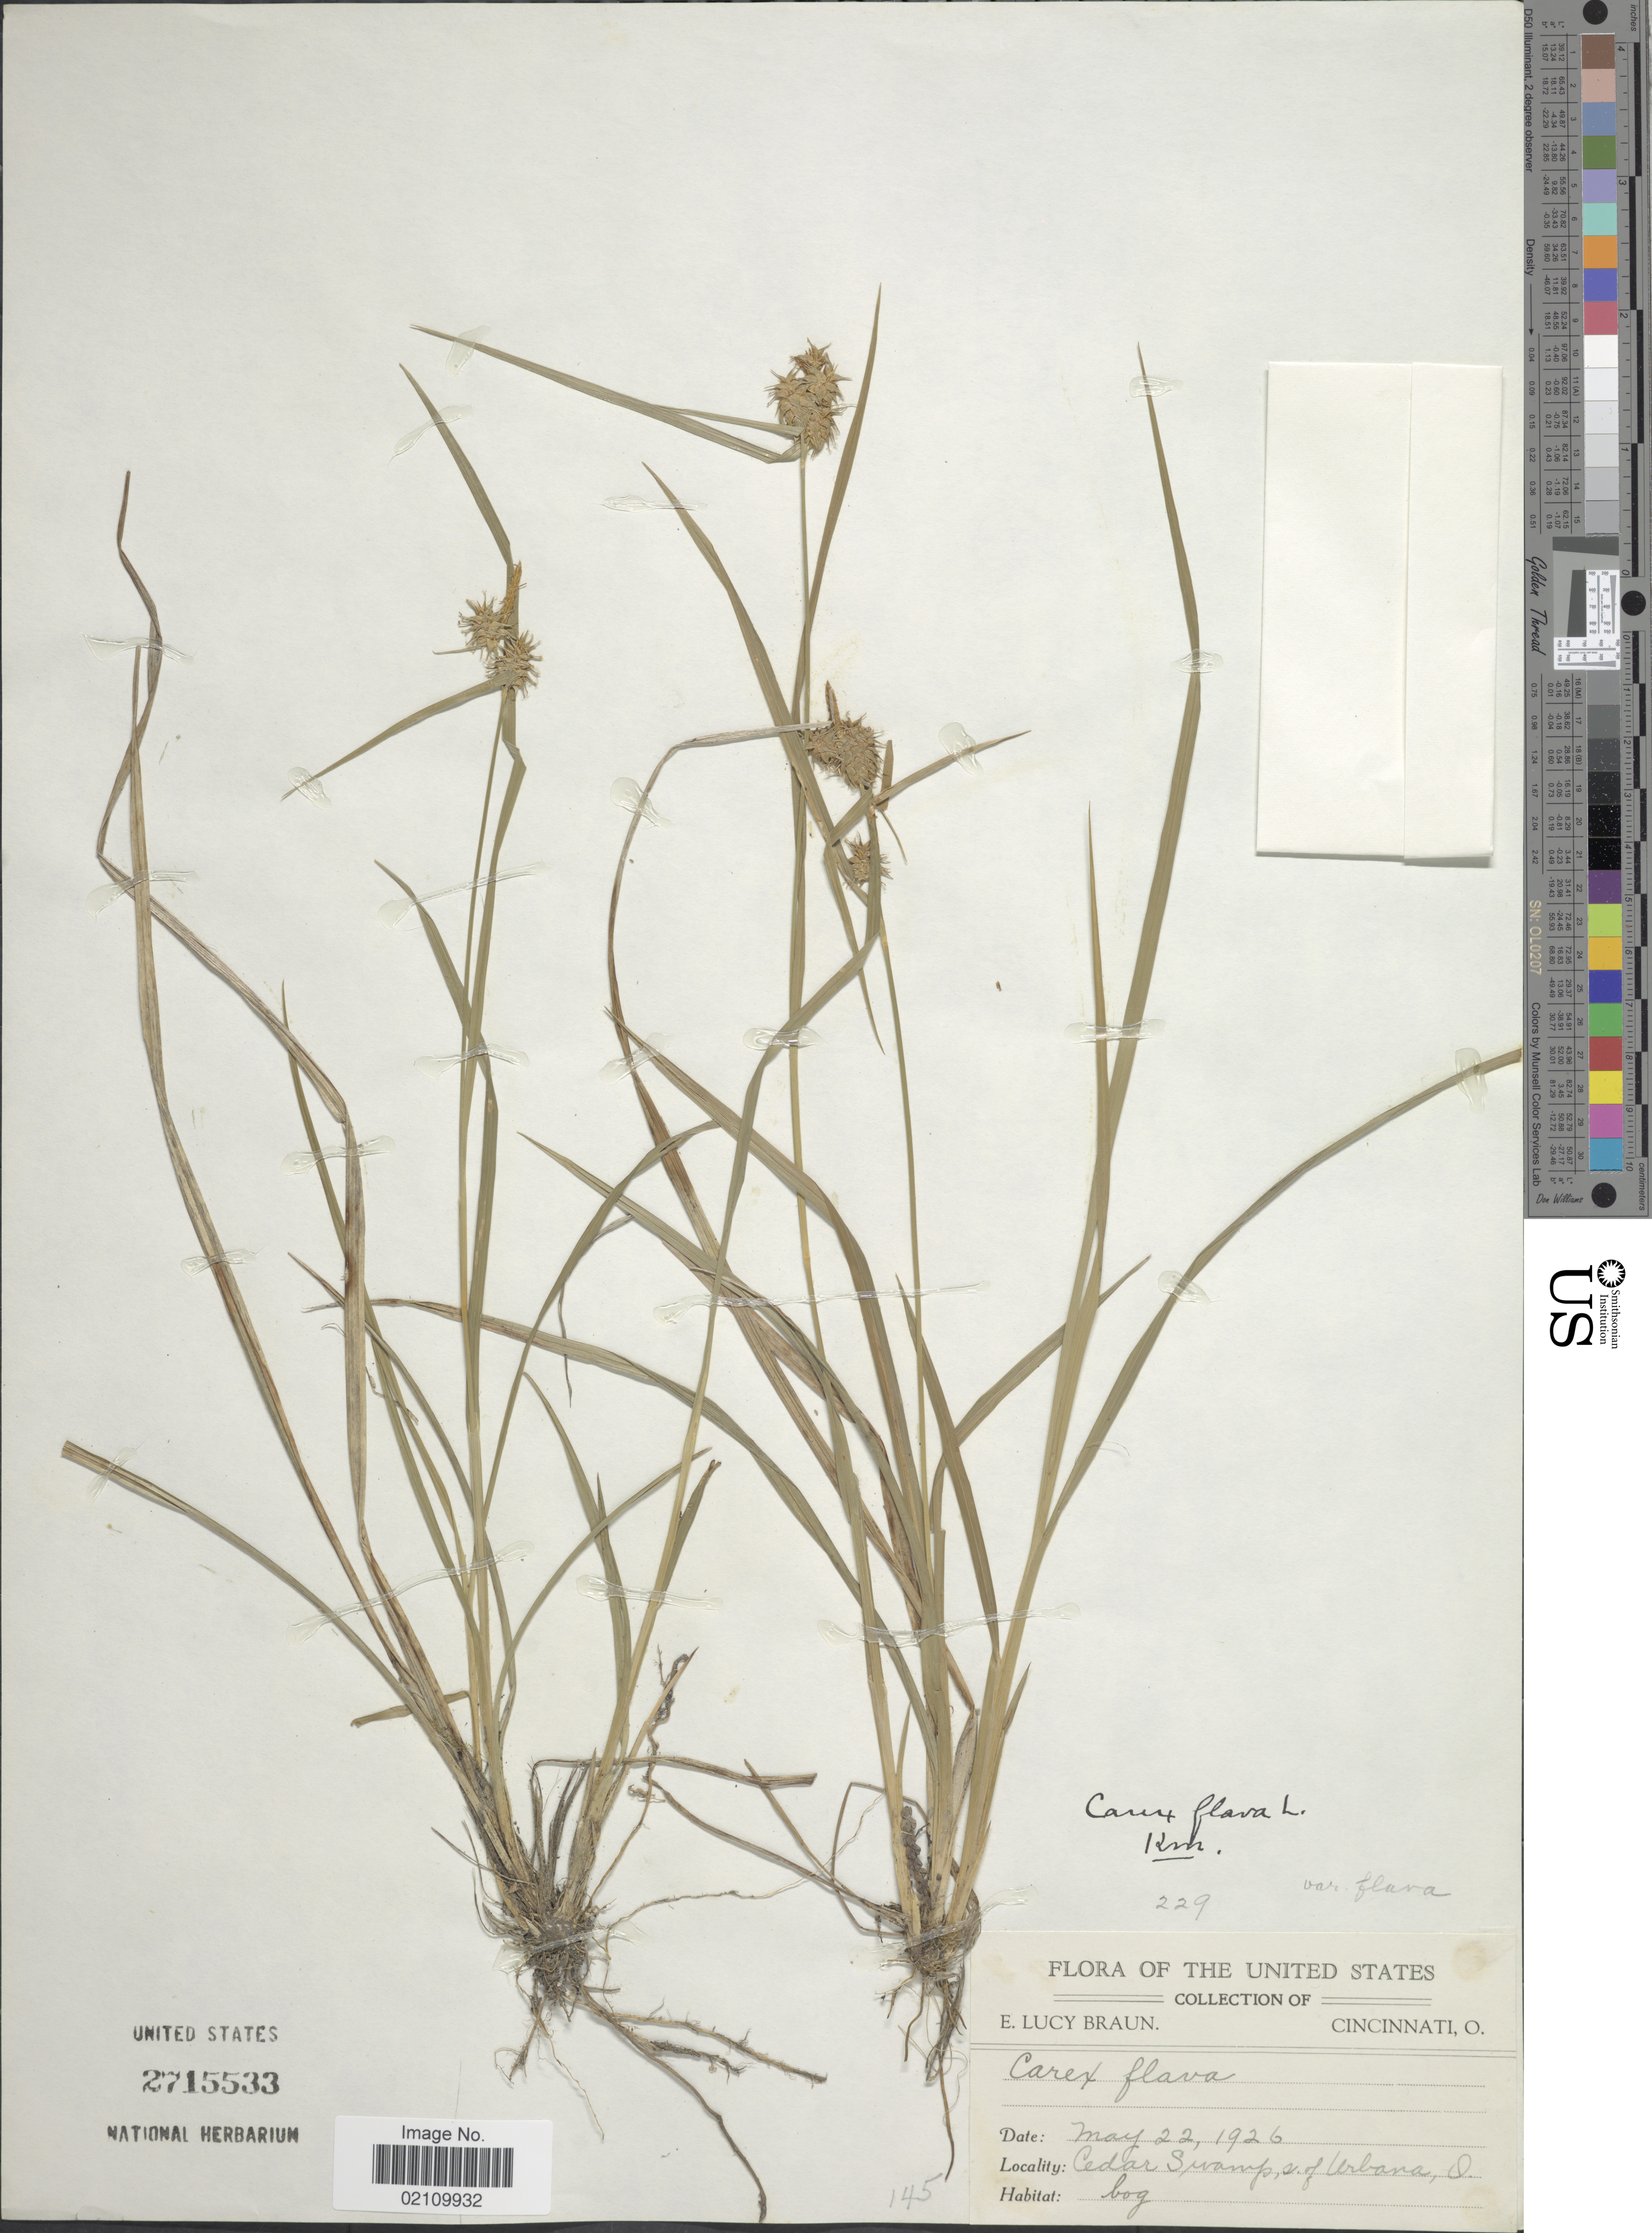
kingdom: Plantae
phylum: Tracheophyta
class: Liliopsida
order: Poales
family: Cyperaceae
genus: Carex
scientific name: Carex flava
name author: L.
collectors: E. L. Braun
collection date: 1926-05-22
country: United States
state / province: Ohio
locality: Cedar Swamp, s. of Urbana, O.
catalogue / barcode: US 2715533